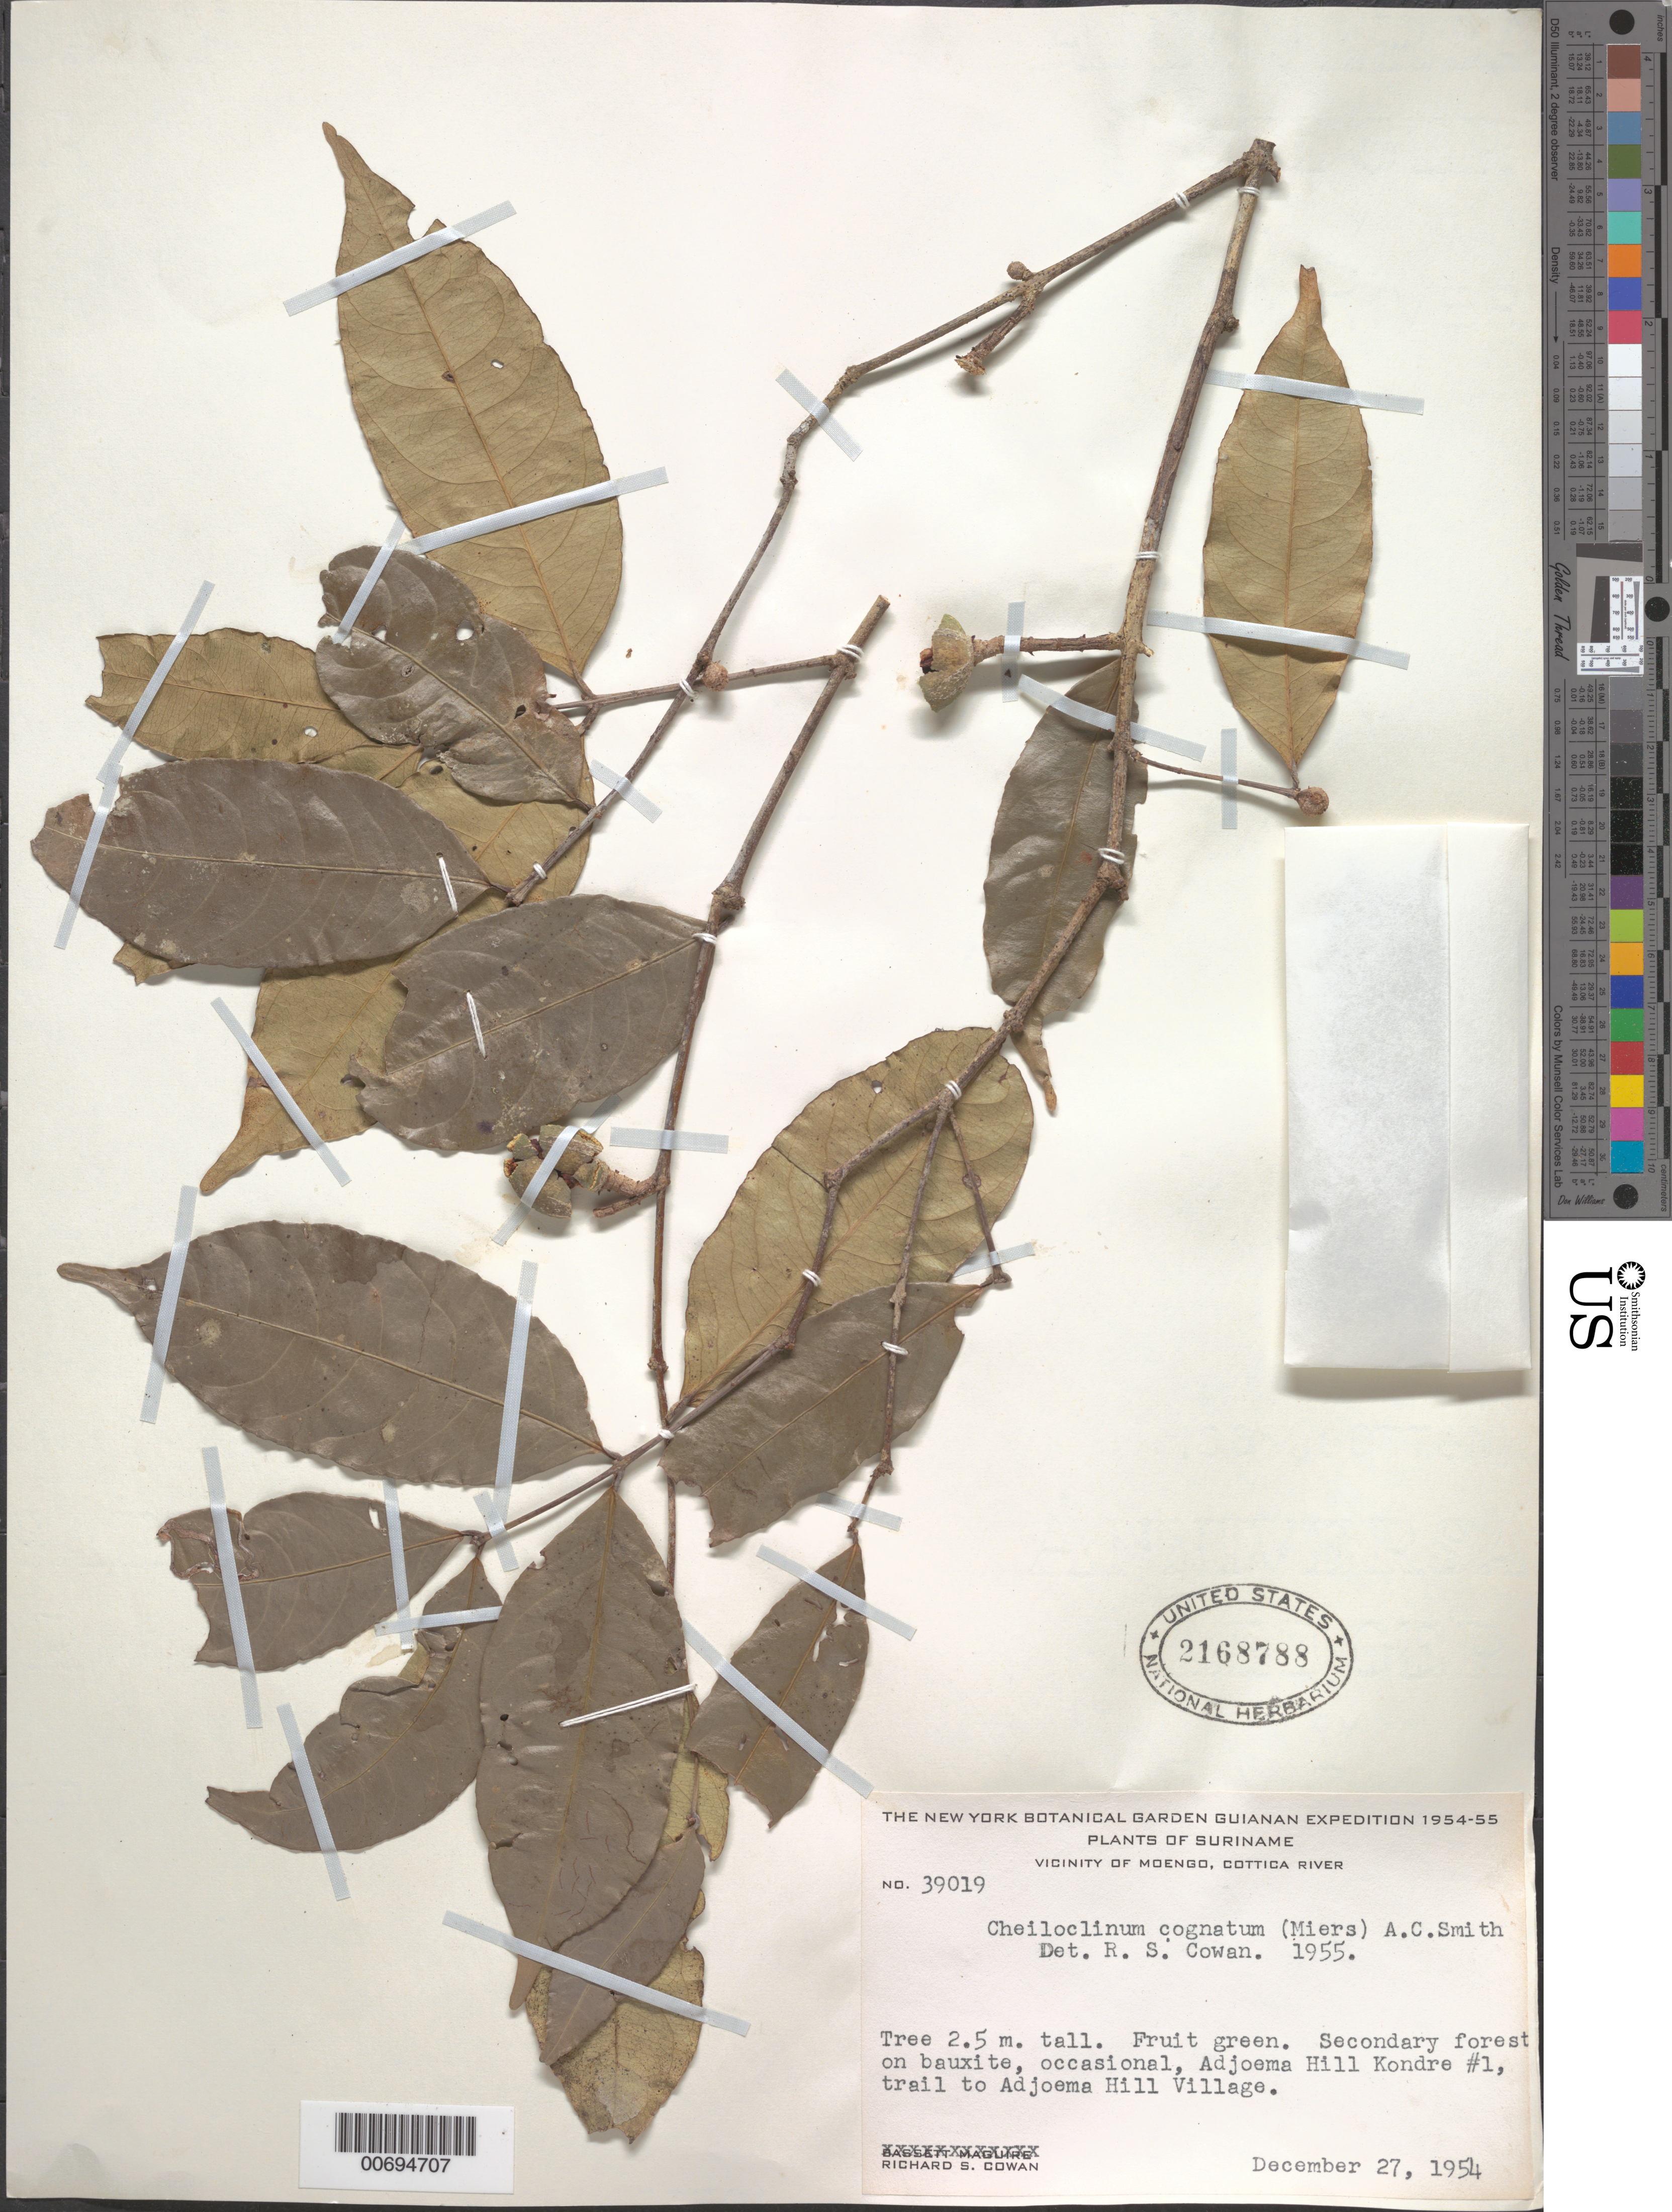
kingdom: Plantae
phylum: Tracheophyta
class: Magnoliopsida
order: Celastrales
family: Celastraceae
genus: Cheiloclinium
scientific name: Cheiloclinium cognatum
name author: (Miers) A.C. Sm.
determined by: Cowan, R. S.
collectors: R. S. Cowan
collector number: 39019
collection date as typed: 27-Dec-54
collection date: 1954-12-27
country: Suriname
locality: Adjoema Kondre Hill #1, road to Adjoema Kondre Village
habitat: Secondary forest on bauxite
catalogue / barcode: US 2168788